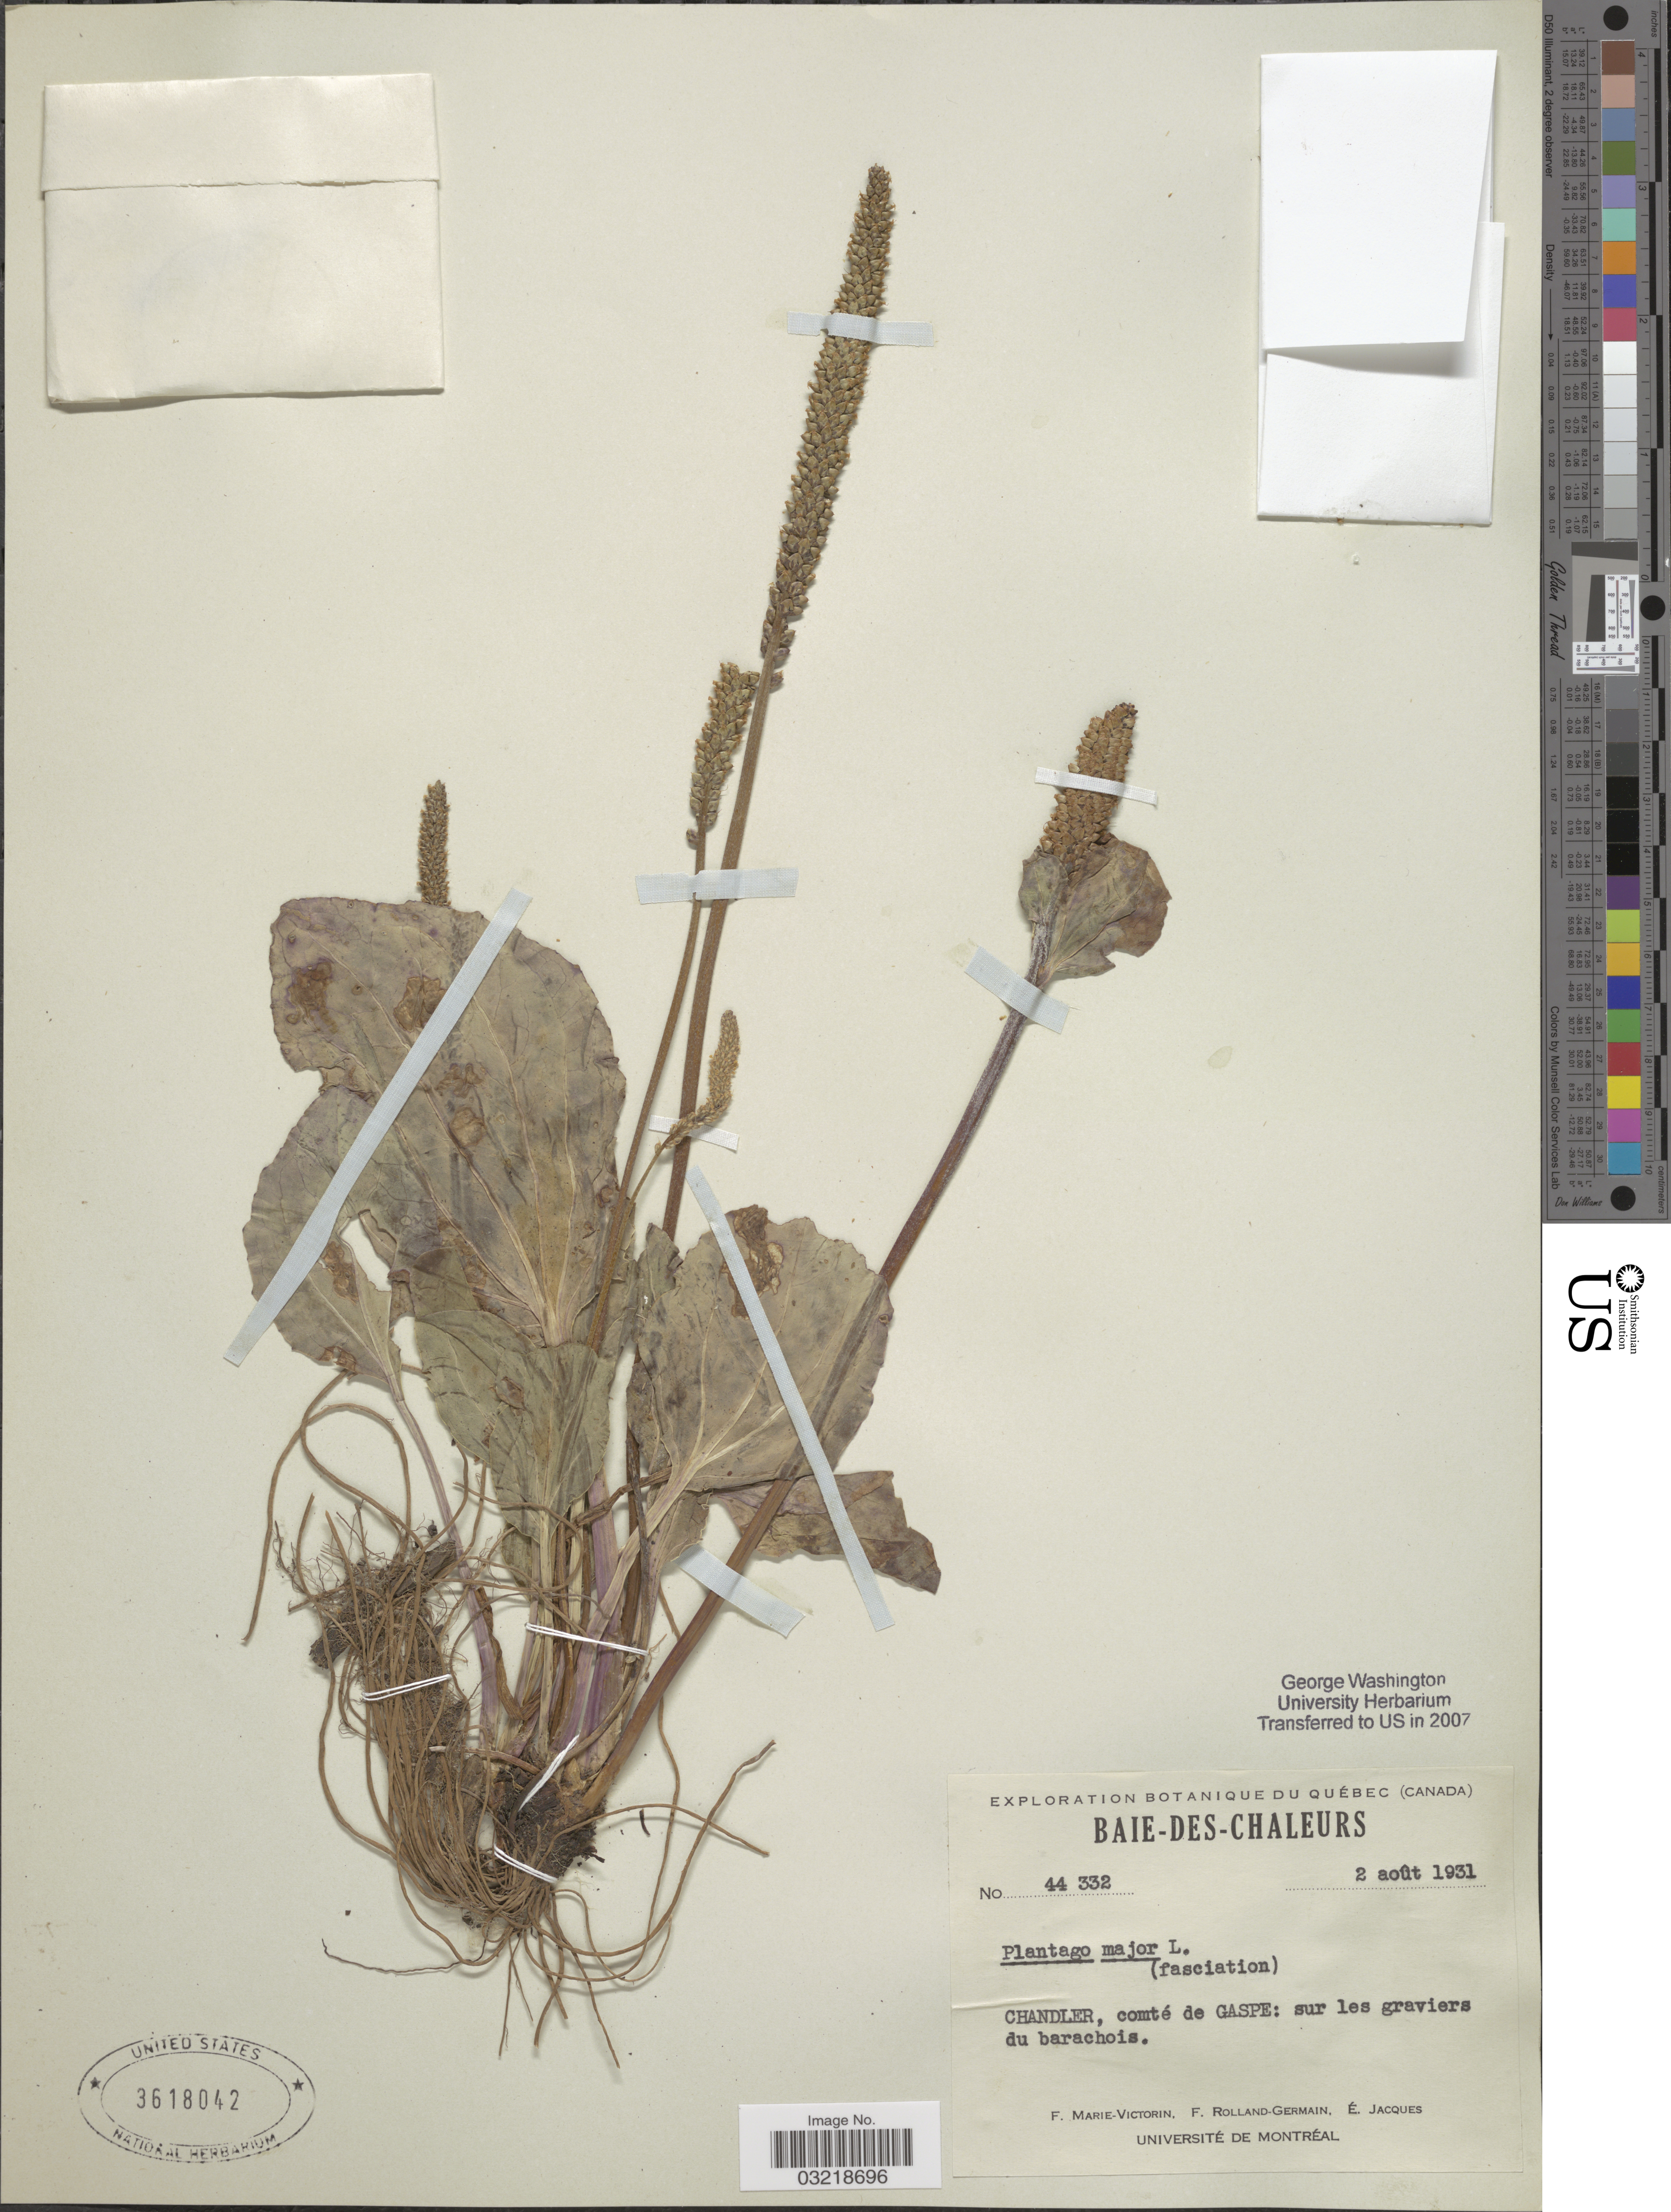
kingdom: Plantae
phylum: Tracheophyta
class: Magnoliopsida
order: Lamiales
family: Plantaginaceae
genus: Plantago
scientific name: Plantago major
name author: L.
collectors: F. Marie-Victorin, Rolland-Germain & E. Jacques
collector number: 44332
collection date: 1931-08-02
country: Canada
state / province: Quebec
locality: Baie-des-Chaleurs. Chandler, comté de Gaspe: sur les graviers du barachois.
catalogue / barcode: US 3618042